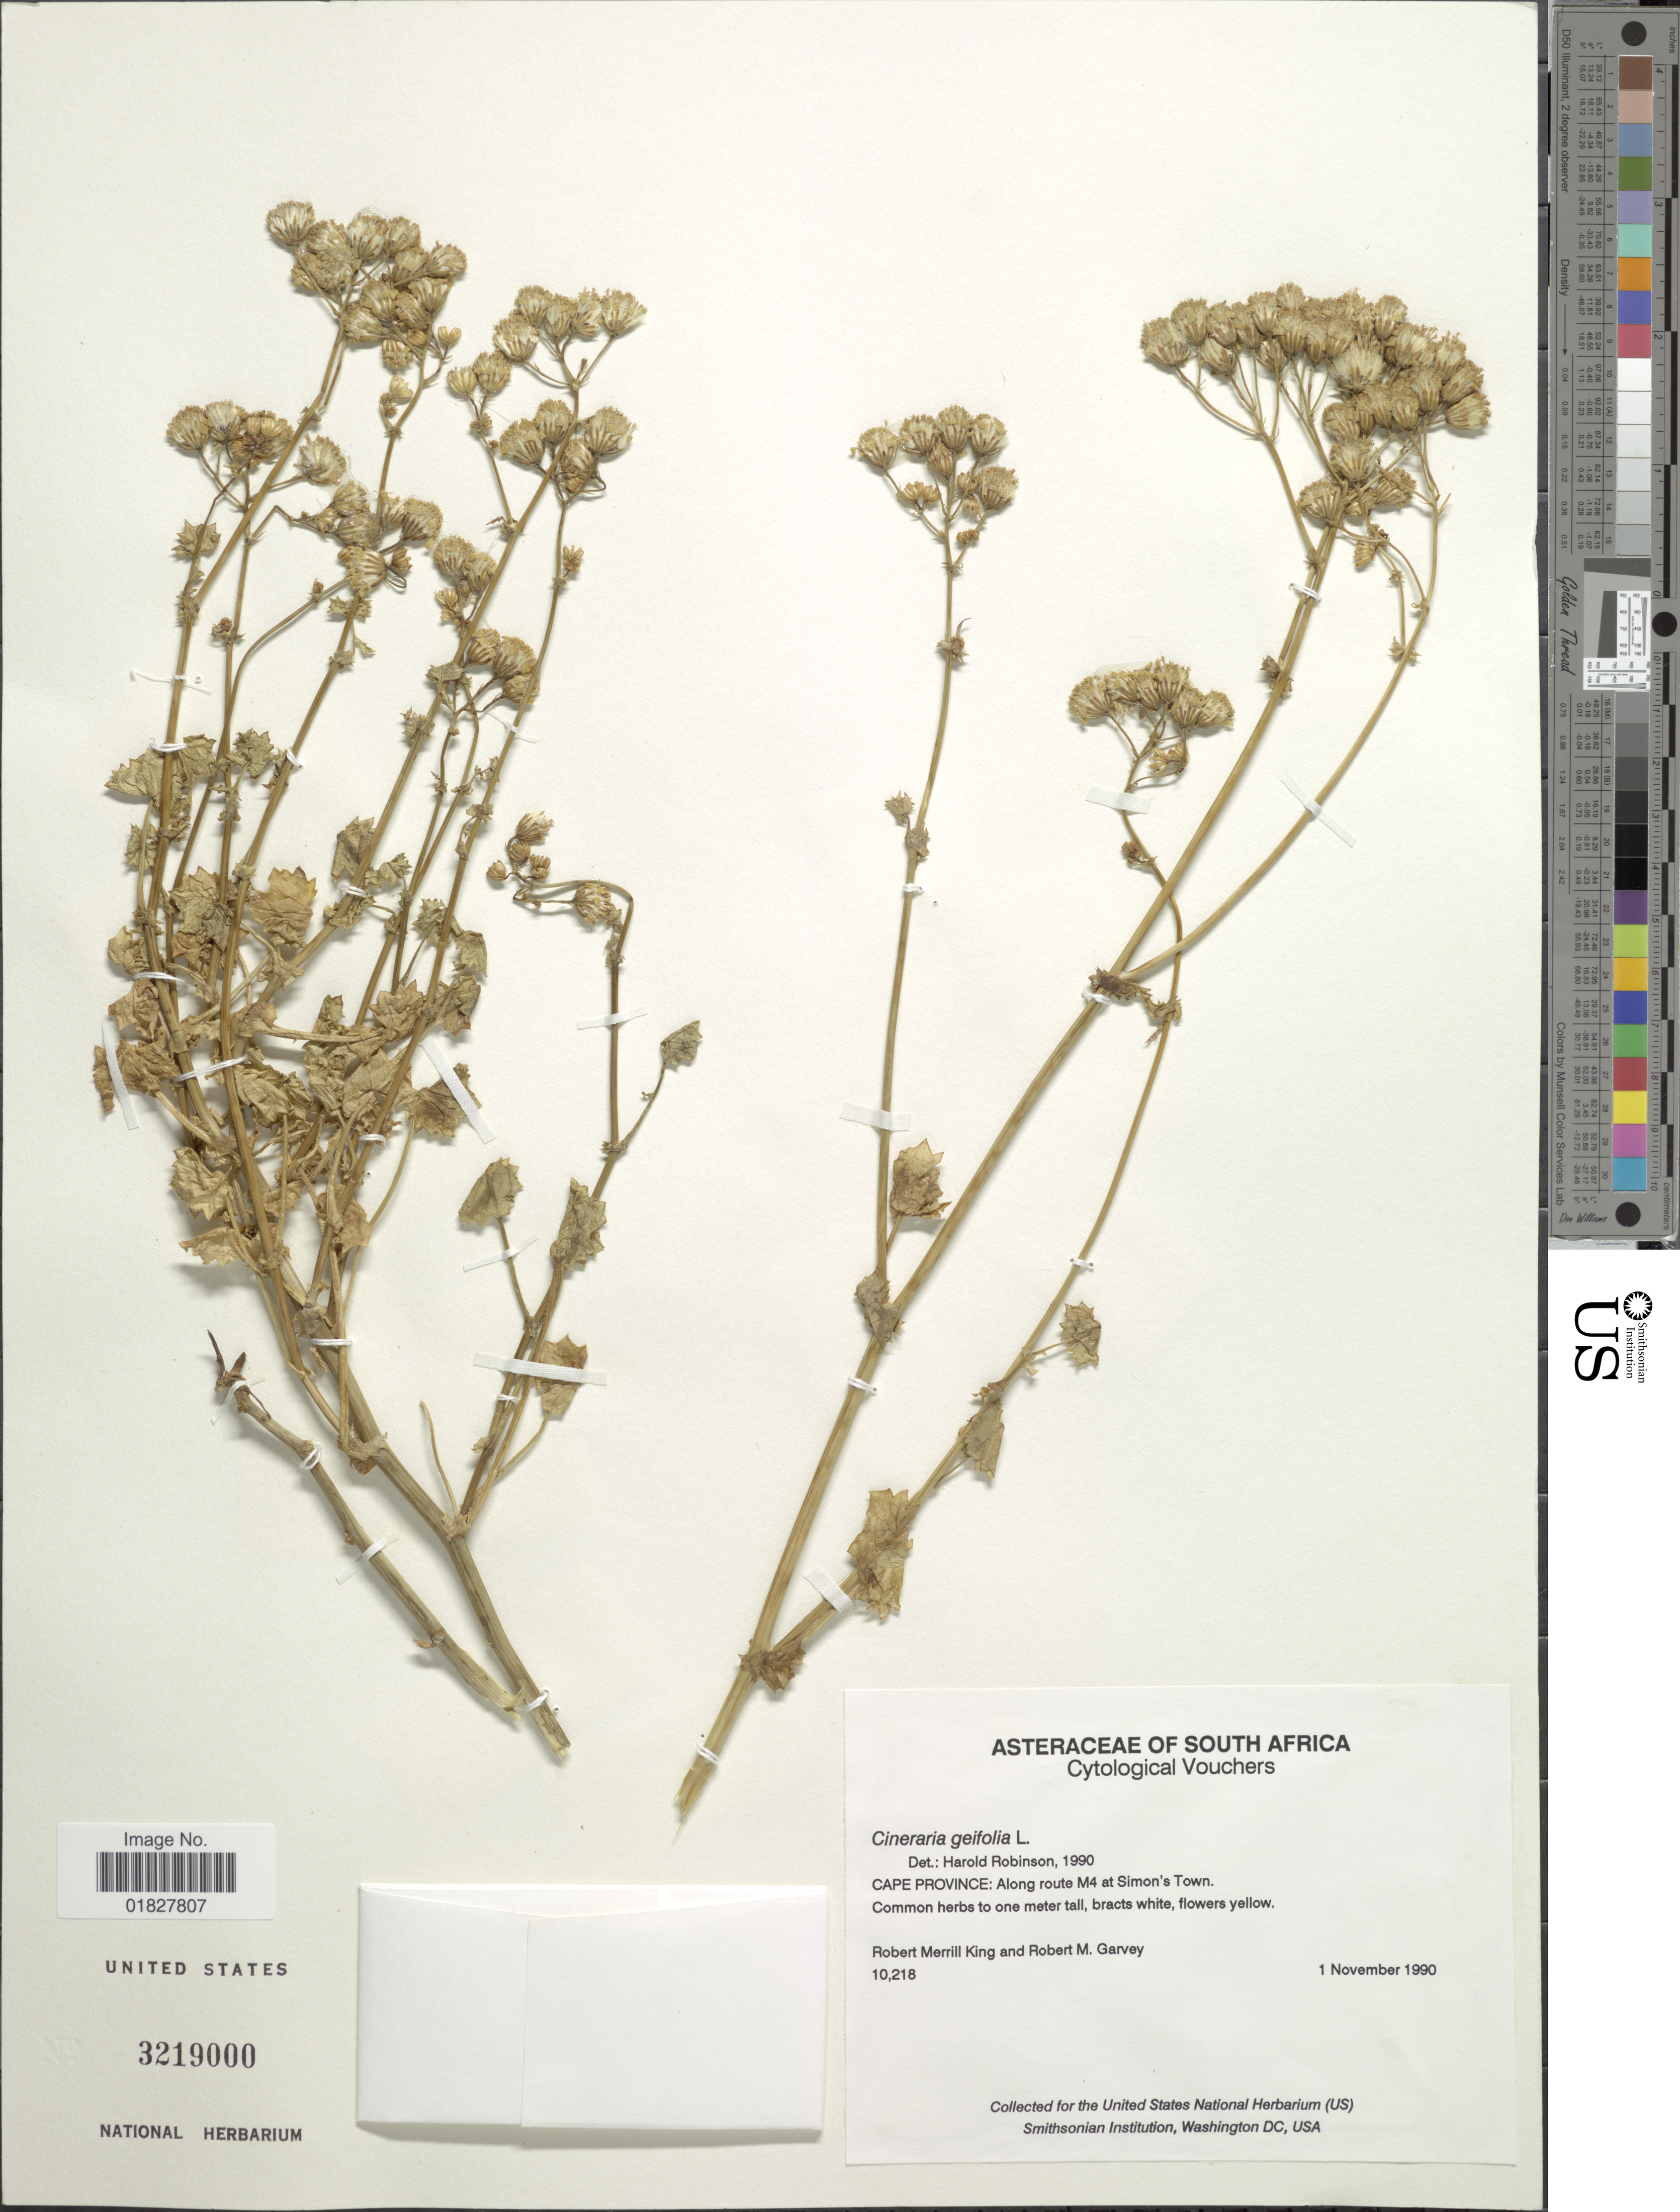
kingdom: Plantae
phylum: Tracheophyta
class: Magnoliopsida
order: Asterales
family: Asteraceae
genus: Cineraria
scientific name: Cineraria geifolia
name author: Thunb.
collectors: R. M. King & R. Garvey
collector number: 10218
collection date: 1990-11-01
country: South Africa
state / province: Western Cape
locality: Along route M4 at Simon's Town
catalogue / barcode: US 3219000